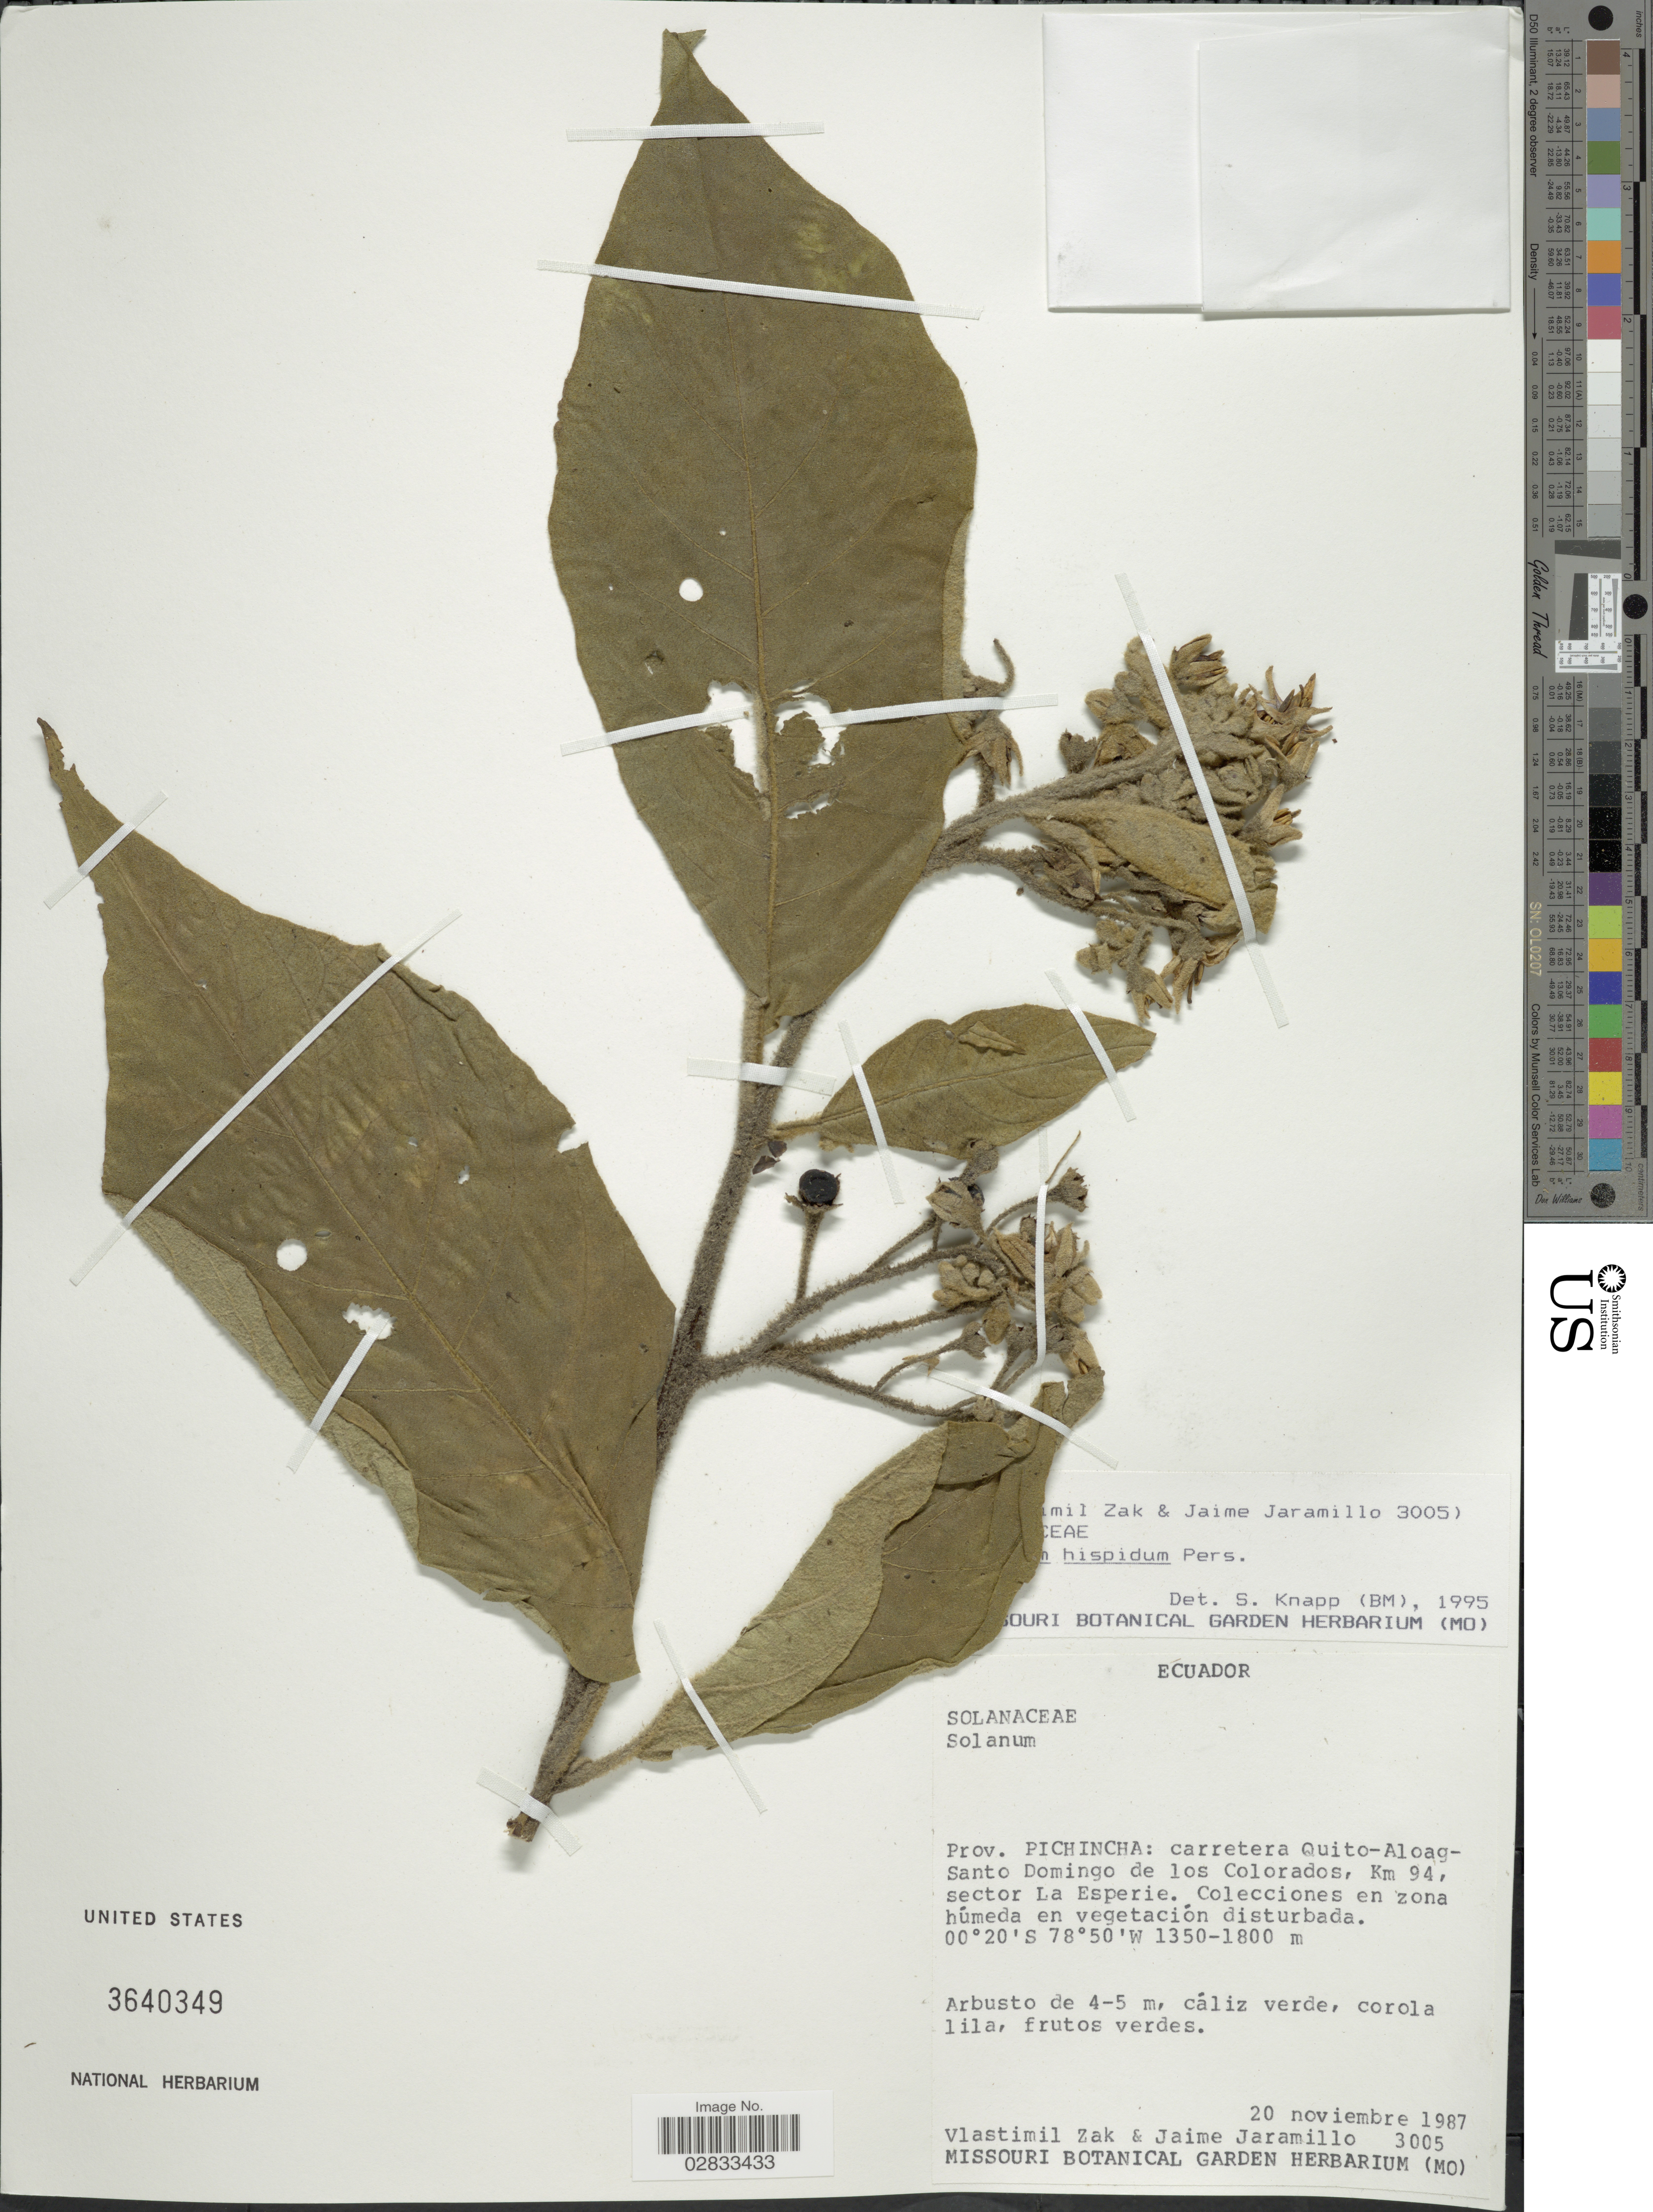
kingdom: Plantae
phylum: Tracheophyta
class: Magnoliopsida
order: Solanales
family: Solanaceae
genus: Solanum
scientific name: Solanum hispidum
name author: Pers.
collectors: V. Zak & J. Jaramillo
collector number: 3005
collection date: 1987-11-20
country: Ecuador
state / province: Pichincha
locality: Prov. Pichincha: Carretera Quito-Aloag-Santo Domingo de los Colorados, Km 94, sector La Esperie.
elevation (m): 1350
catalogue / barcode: US 3640349